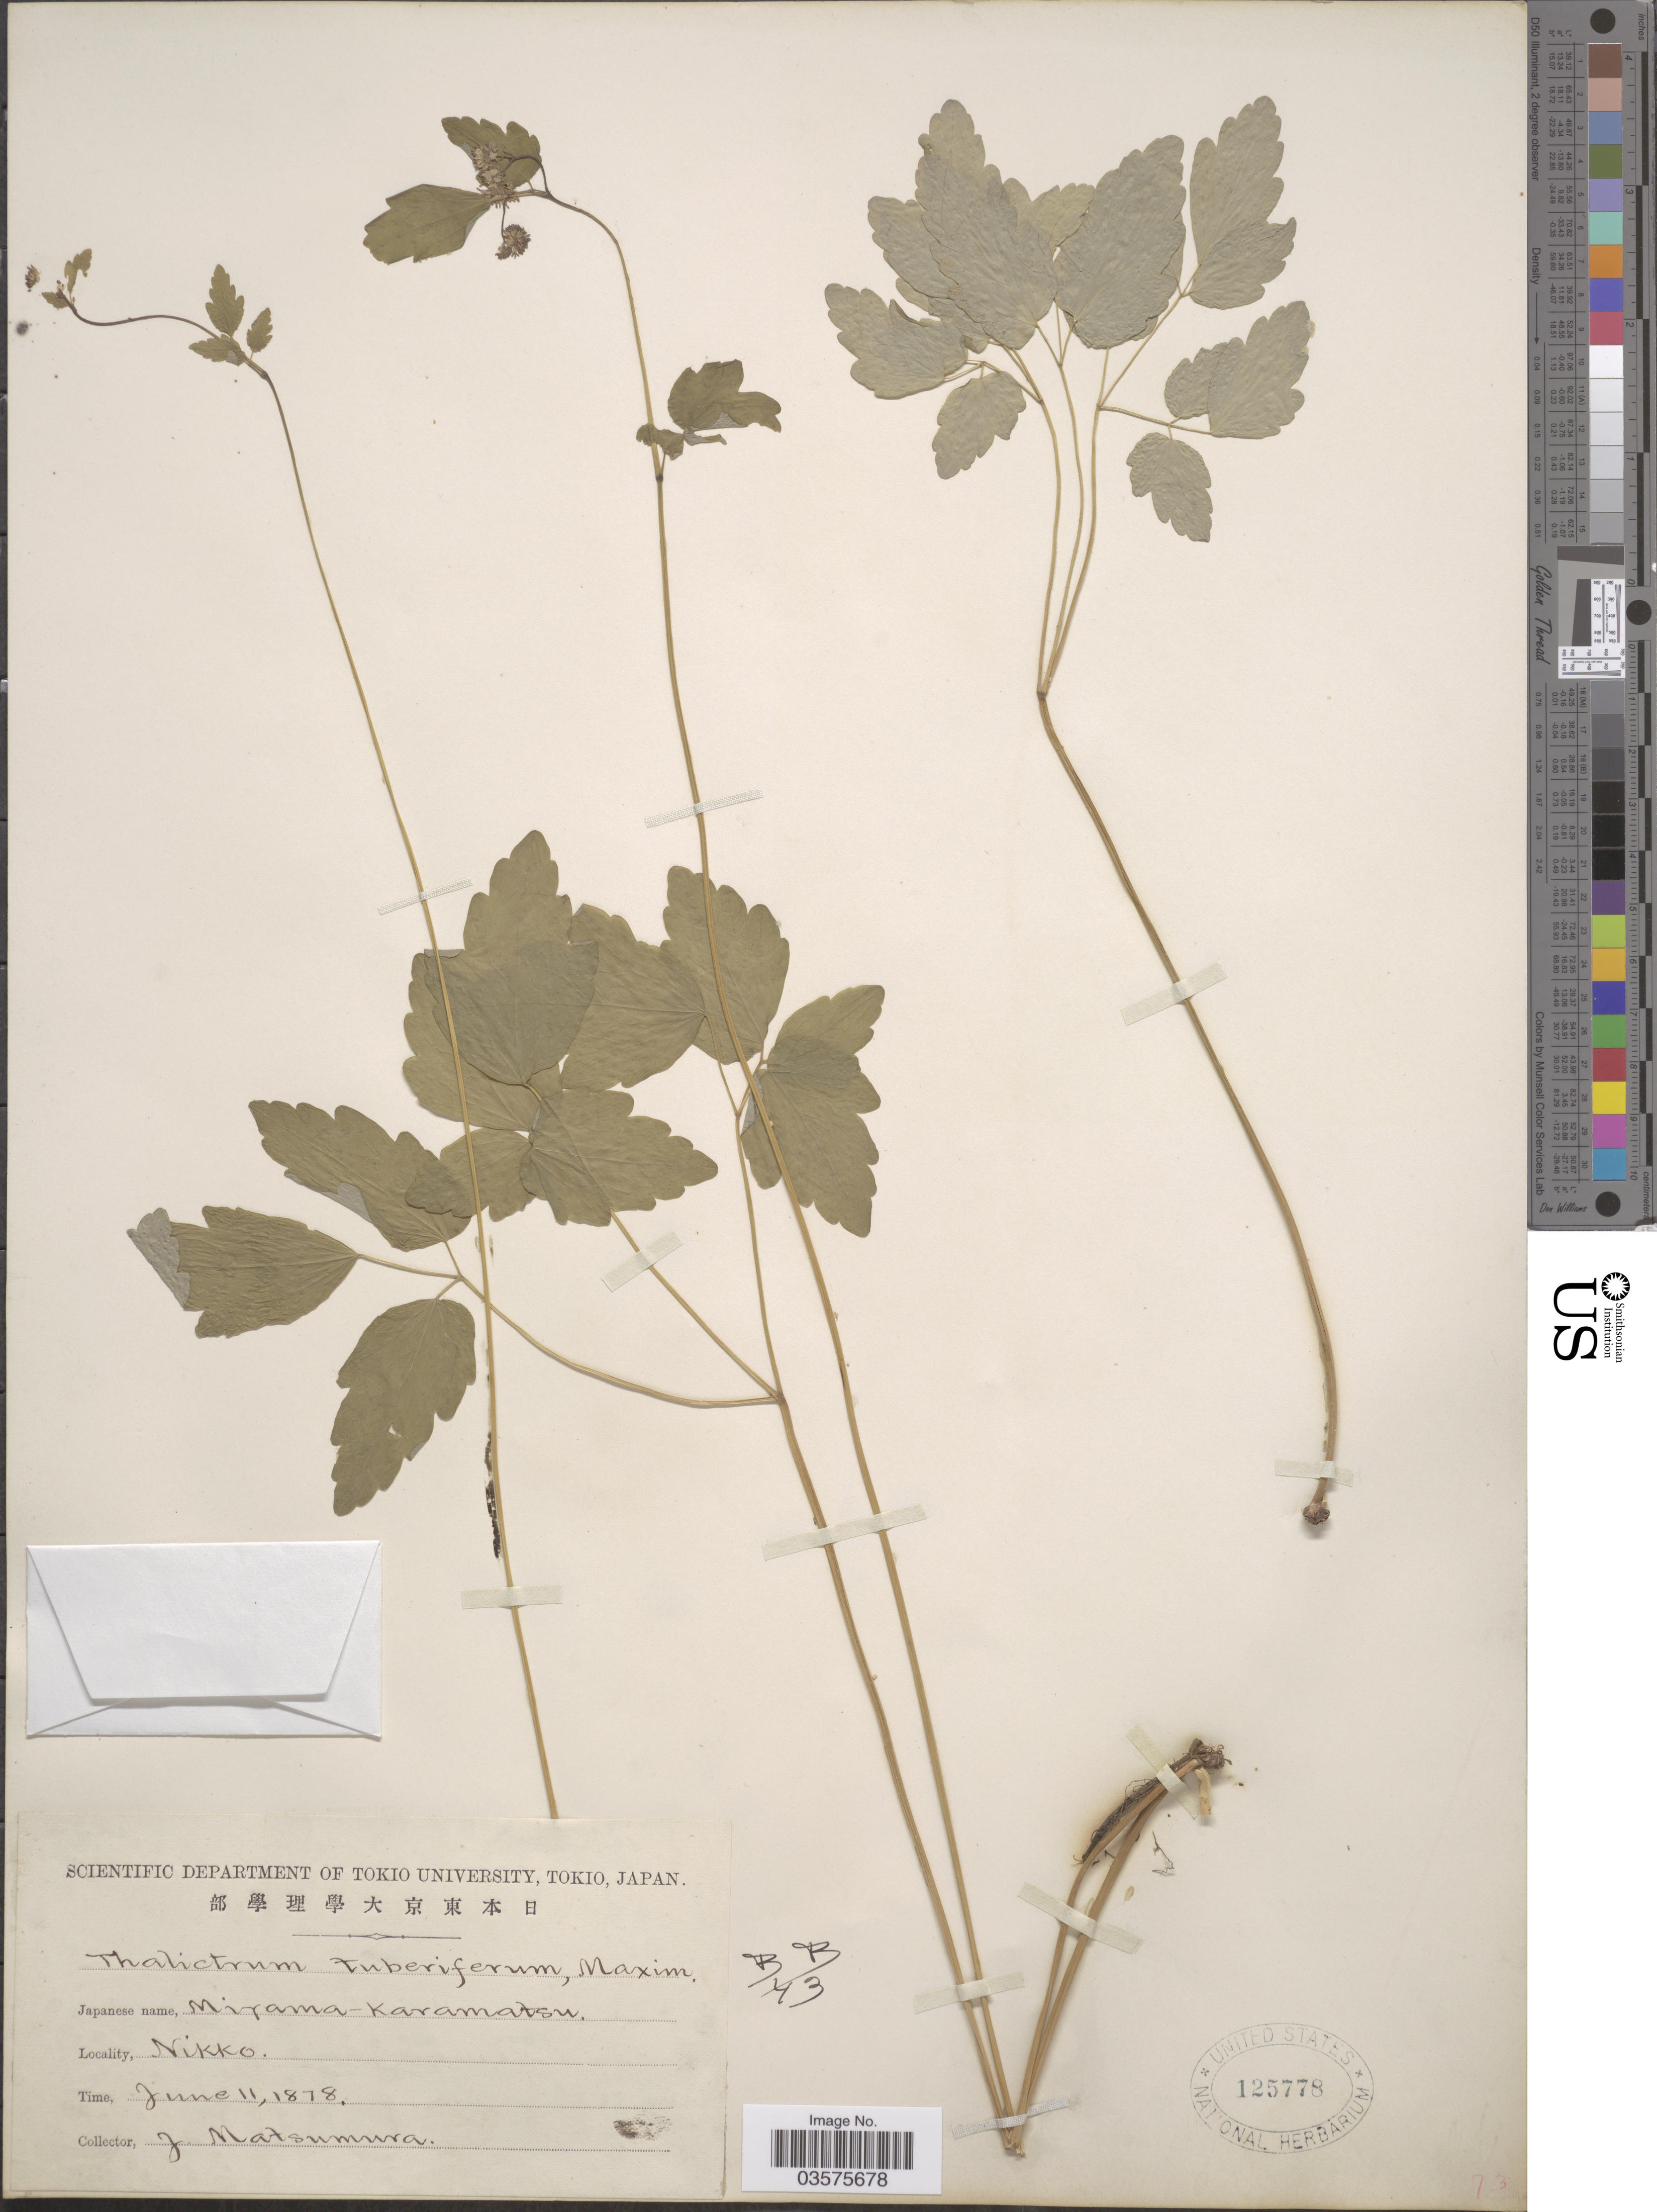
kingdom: Plantae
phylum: Tracheophyta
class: Magnoliopsida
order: Ranunculales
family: Ranunculaceae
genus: Thalictrum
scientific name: Thalictrum tuberiferum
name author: Maxim.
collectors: J. Matsumura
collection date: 1818-06-11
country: Japan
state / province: Tokyo, Federal City of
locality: Nikko.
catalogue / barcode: US 125778